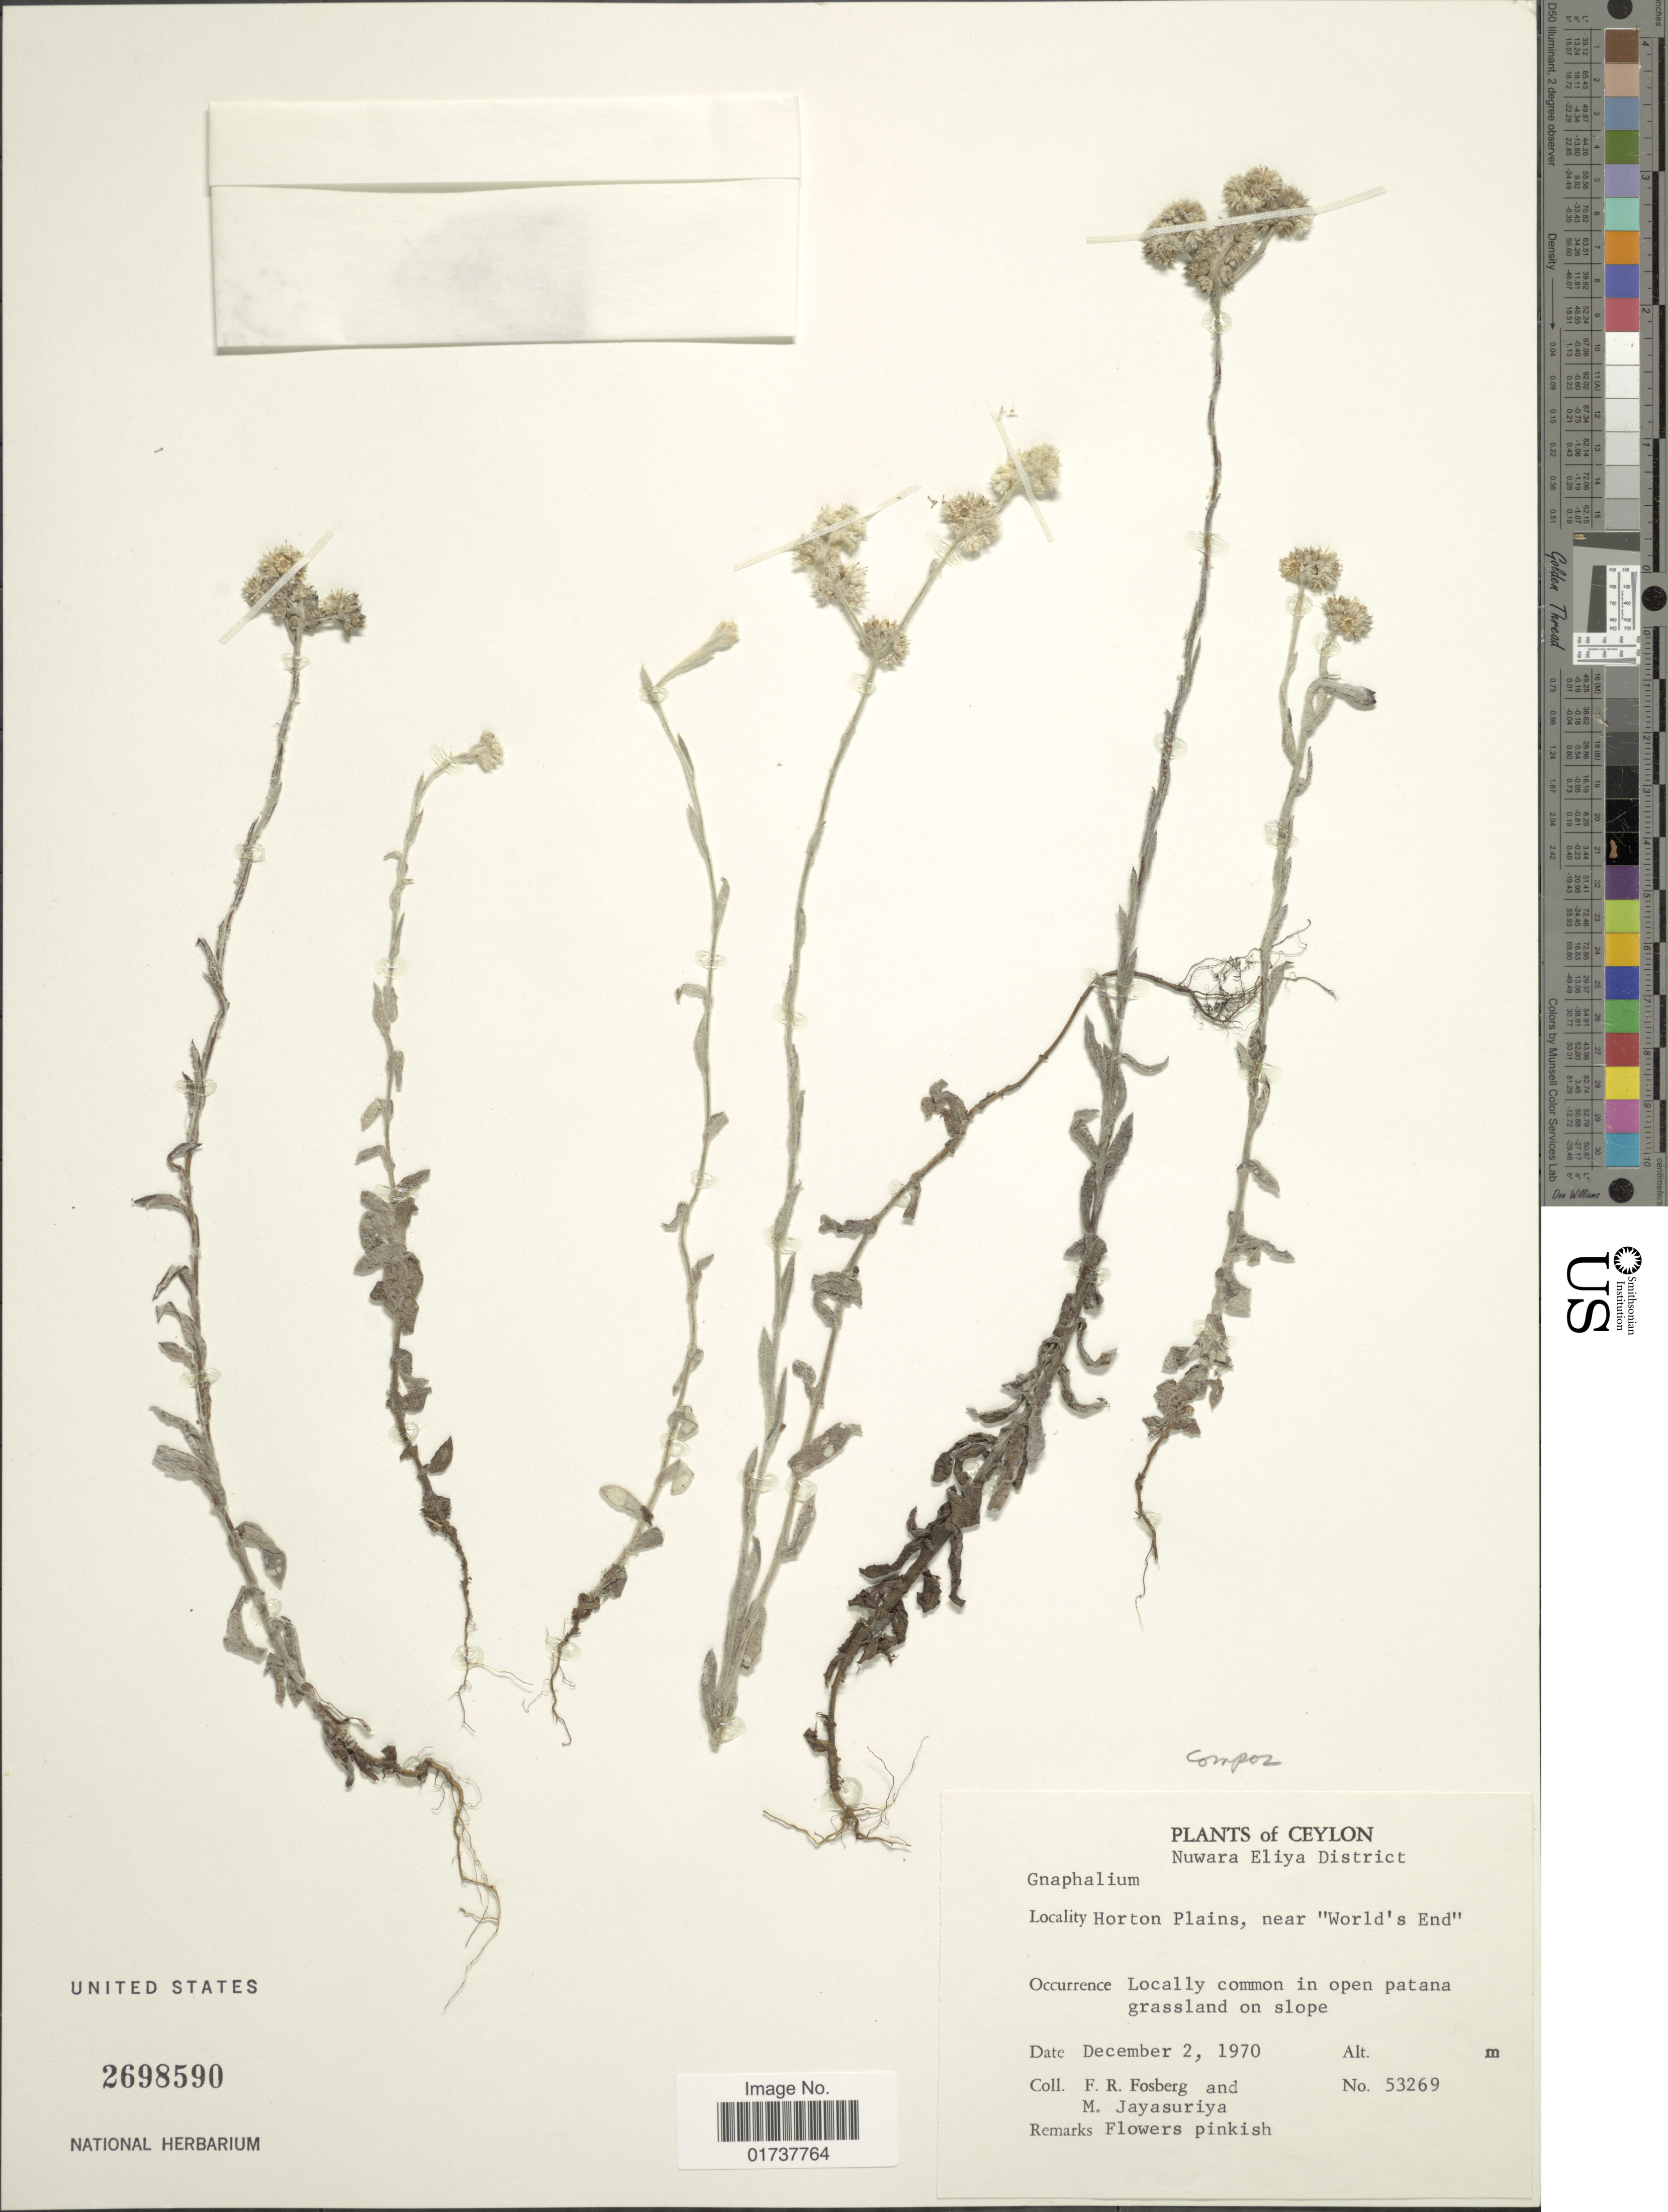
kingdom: Plantae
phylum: Tracheophyta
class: Magnoliopsida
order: Asterales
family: Asteraceae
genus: Gnaphalium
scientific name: Gnaphalium sp.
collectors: F. R. Fosberg & M. Jayasuriya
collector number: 53269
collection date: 1970-12-02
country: Sri Lanka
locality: Ceylon, Nuwara Eliya District, Horton Plains, near "World's End"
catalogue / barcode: US 2698590